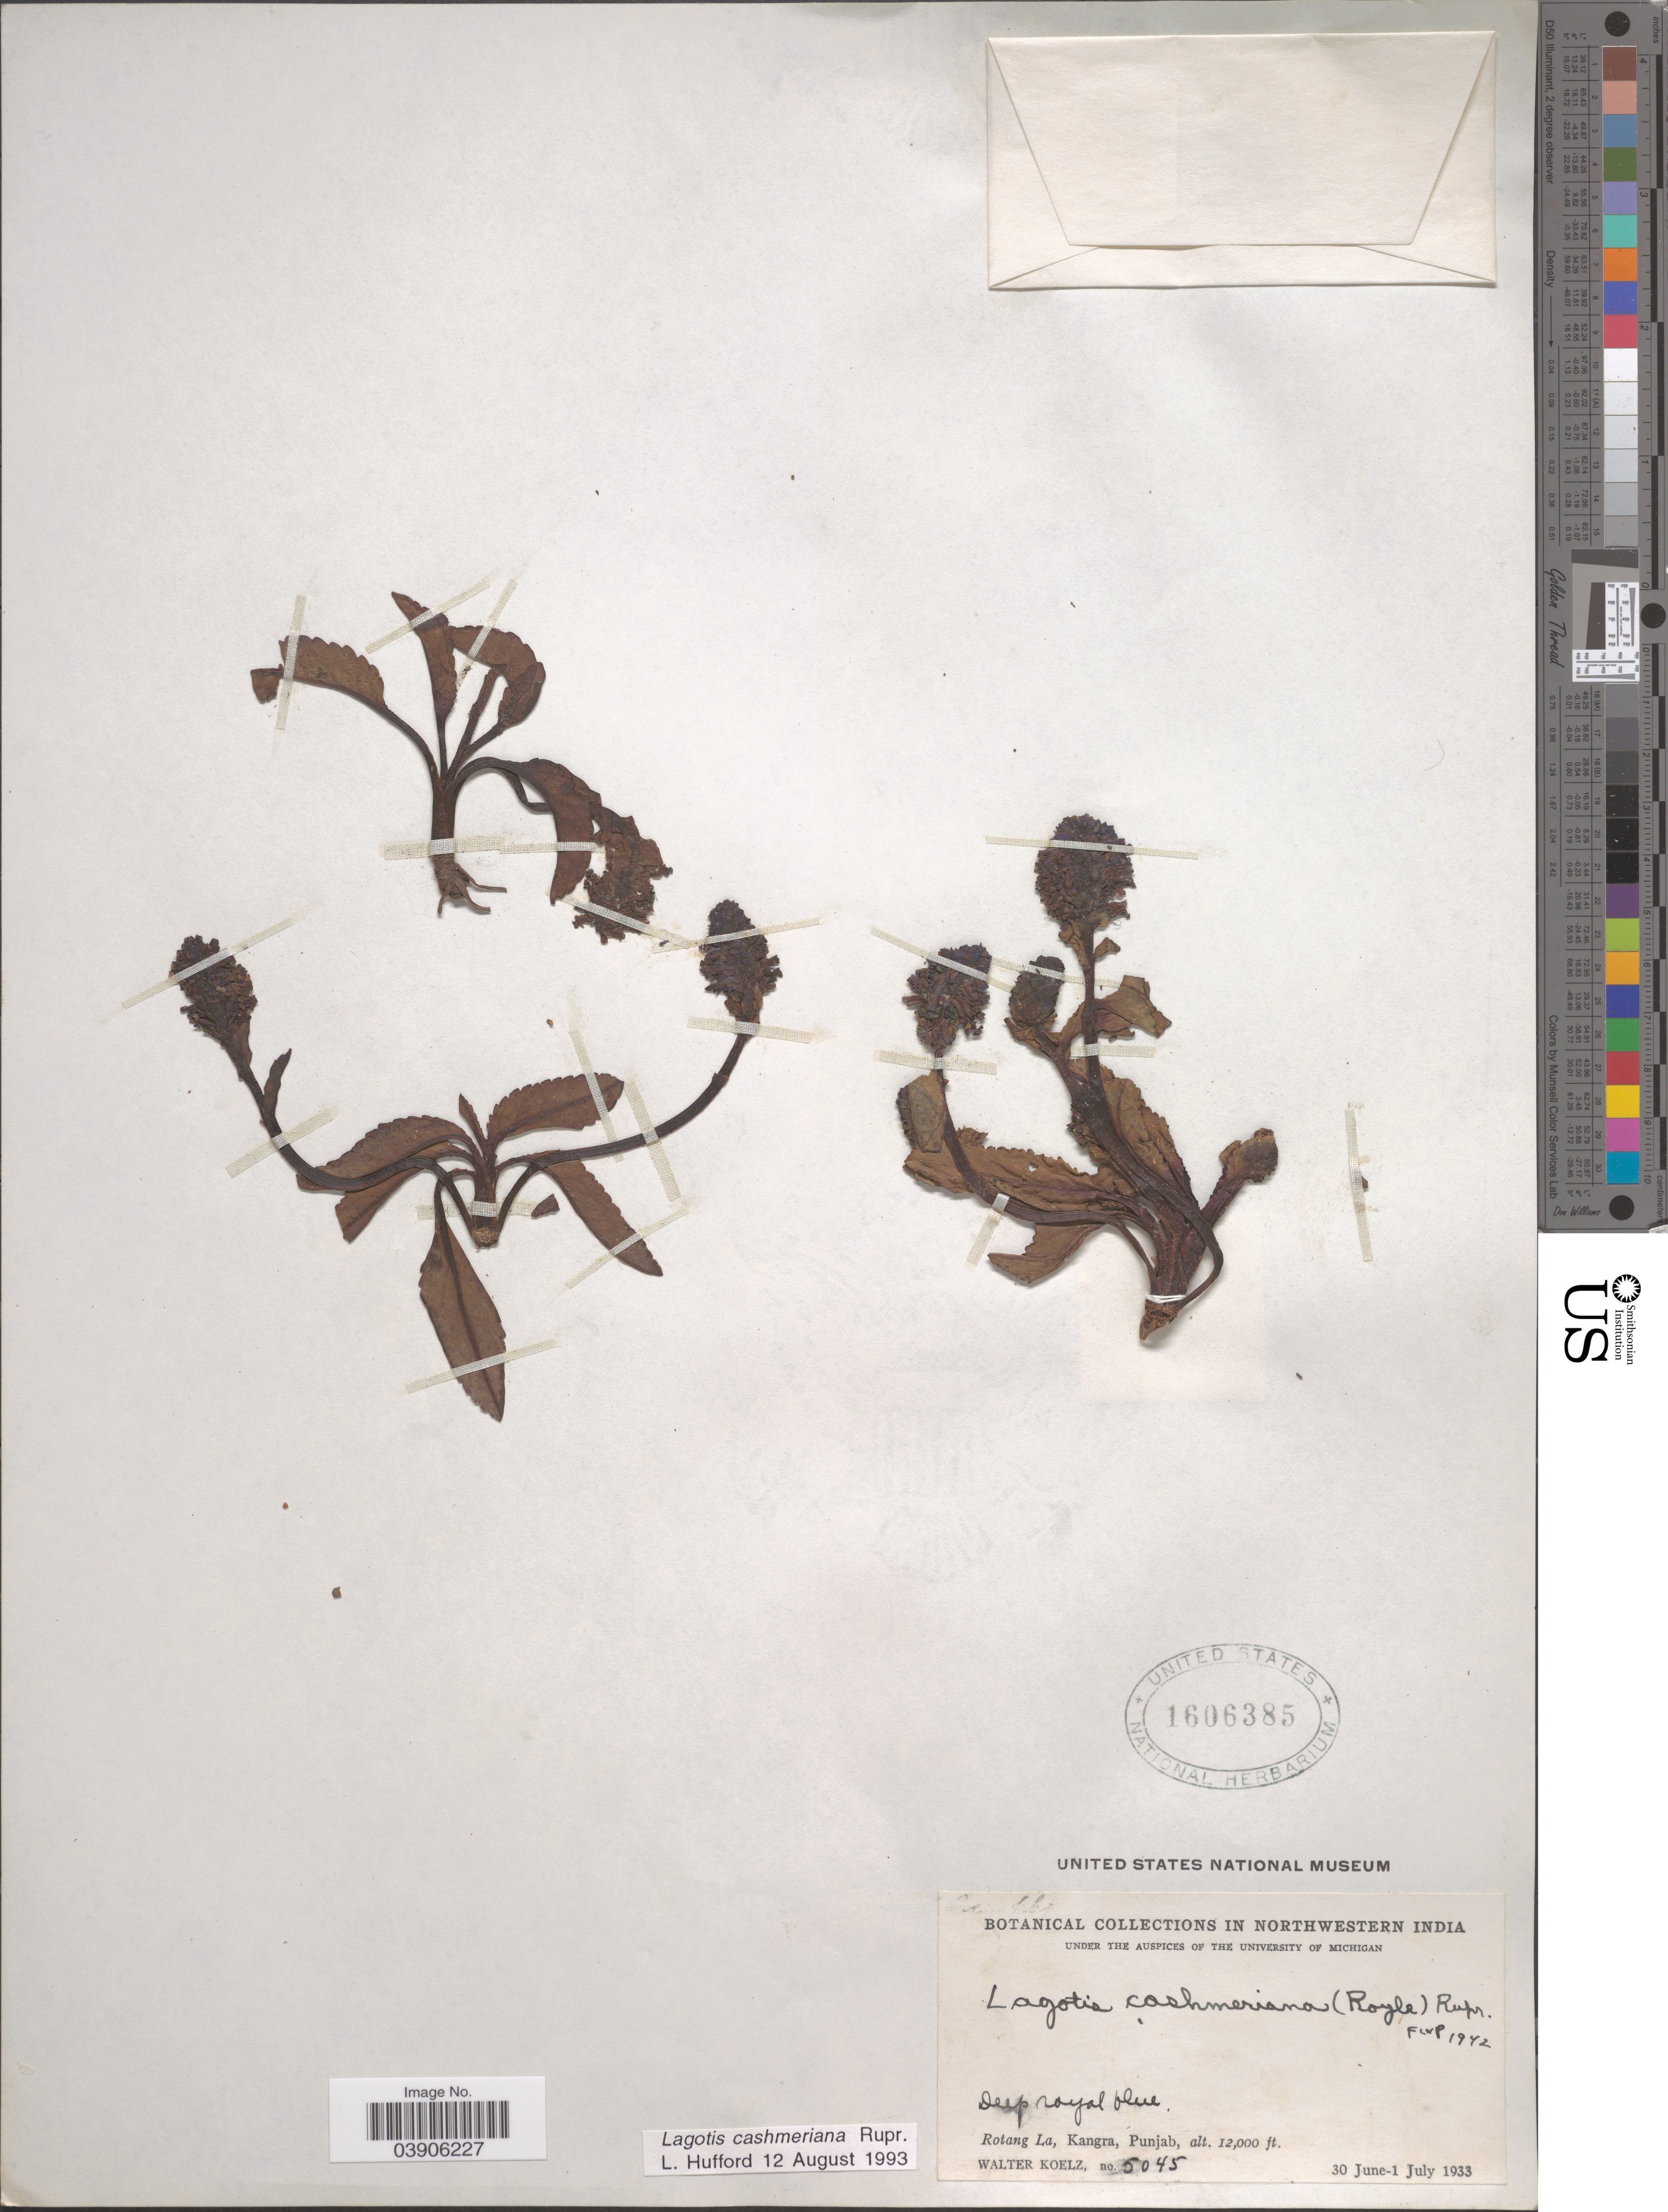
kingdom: Plantae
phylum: Tracheophyta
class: Magnoliopsida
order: Lamiales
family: Plantaginaceae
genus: Lagotis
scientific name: Lagotis cashmeriana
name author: Rupr.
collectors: W. N. Koelz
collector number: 5045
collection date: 1933-06-30/1933-07-01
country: India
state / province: Punjab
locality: Northwestern India. Rotang La, Kangra, Punjab.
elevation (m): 3658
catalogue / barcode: US 1606385